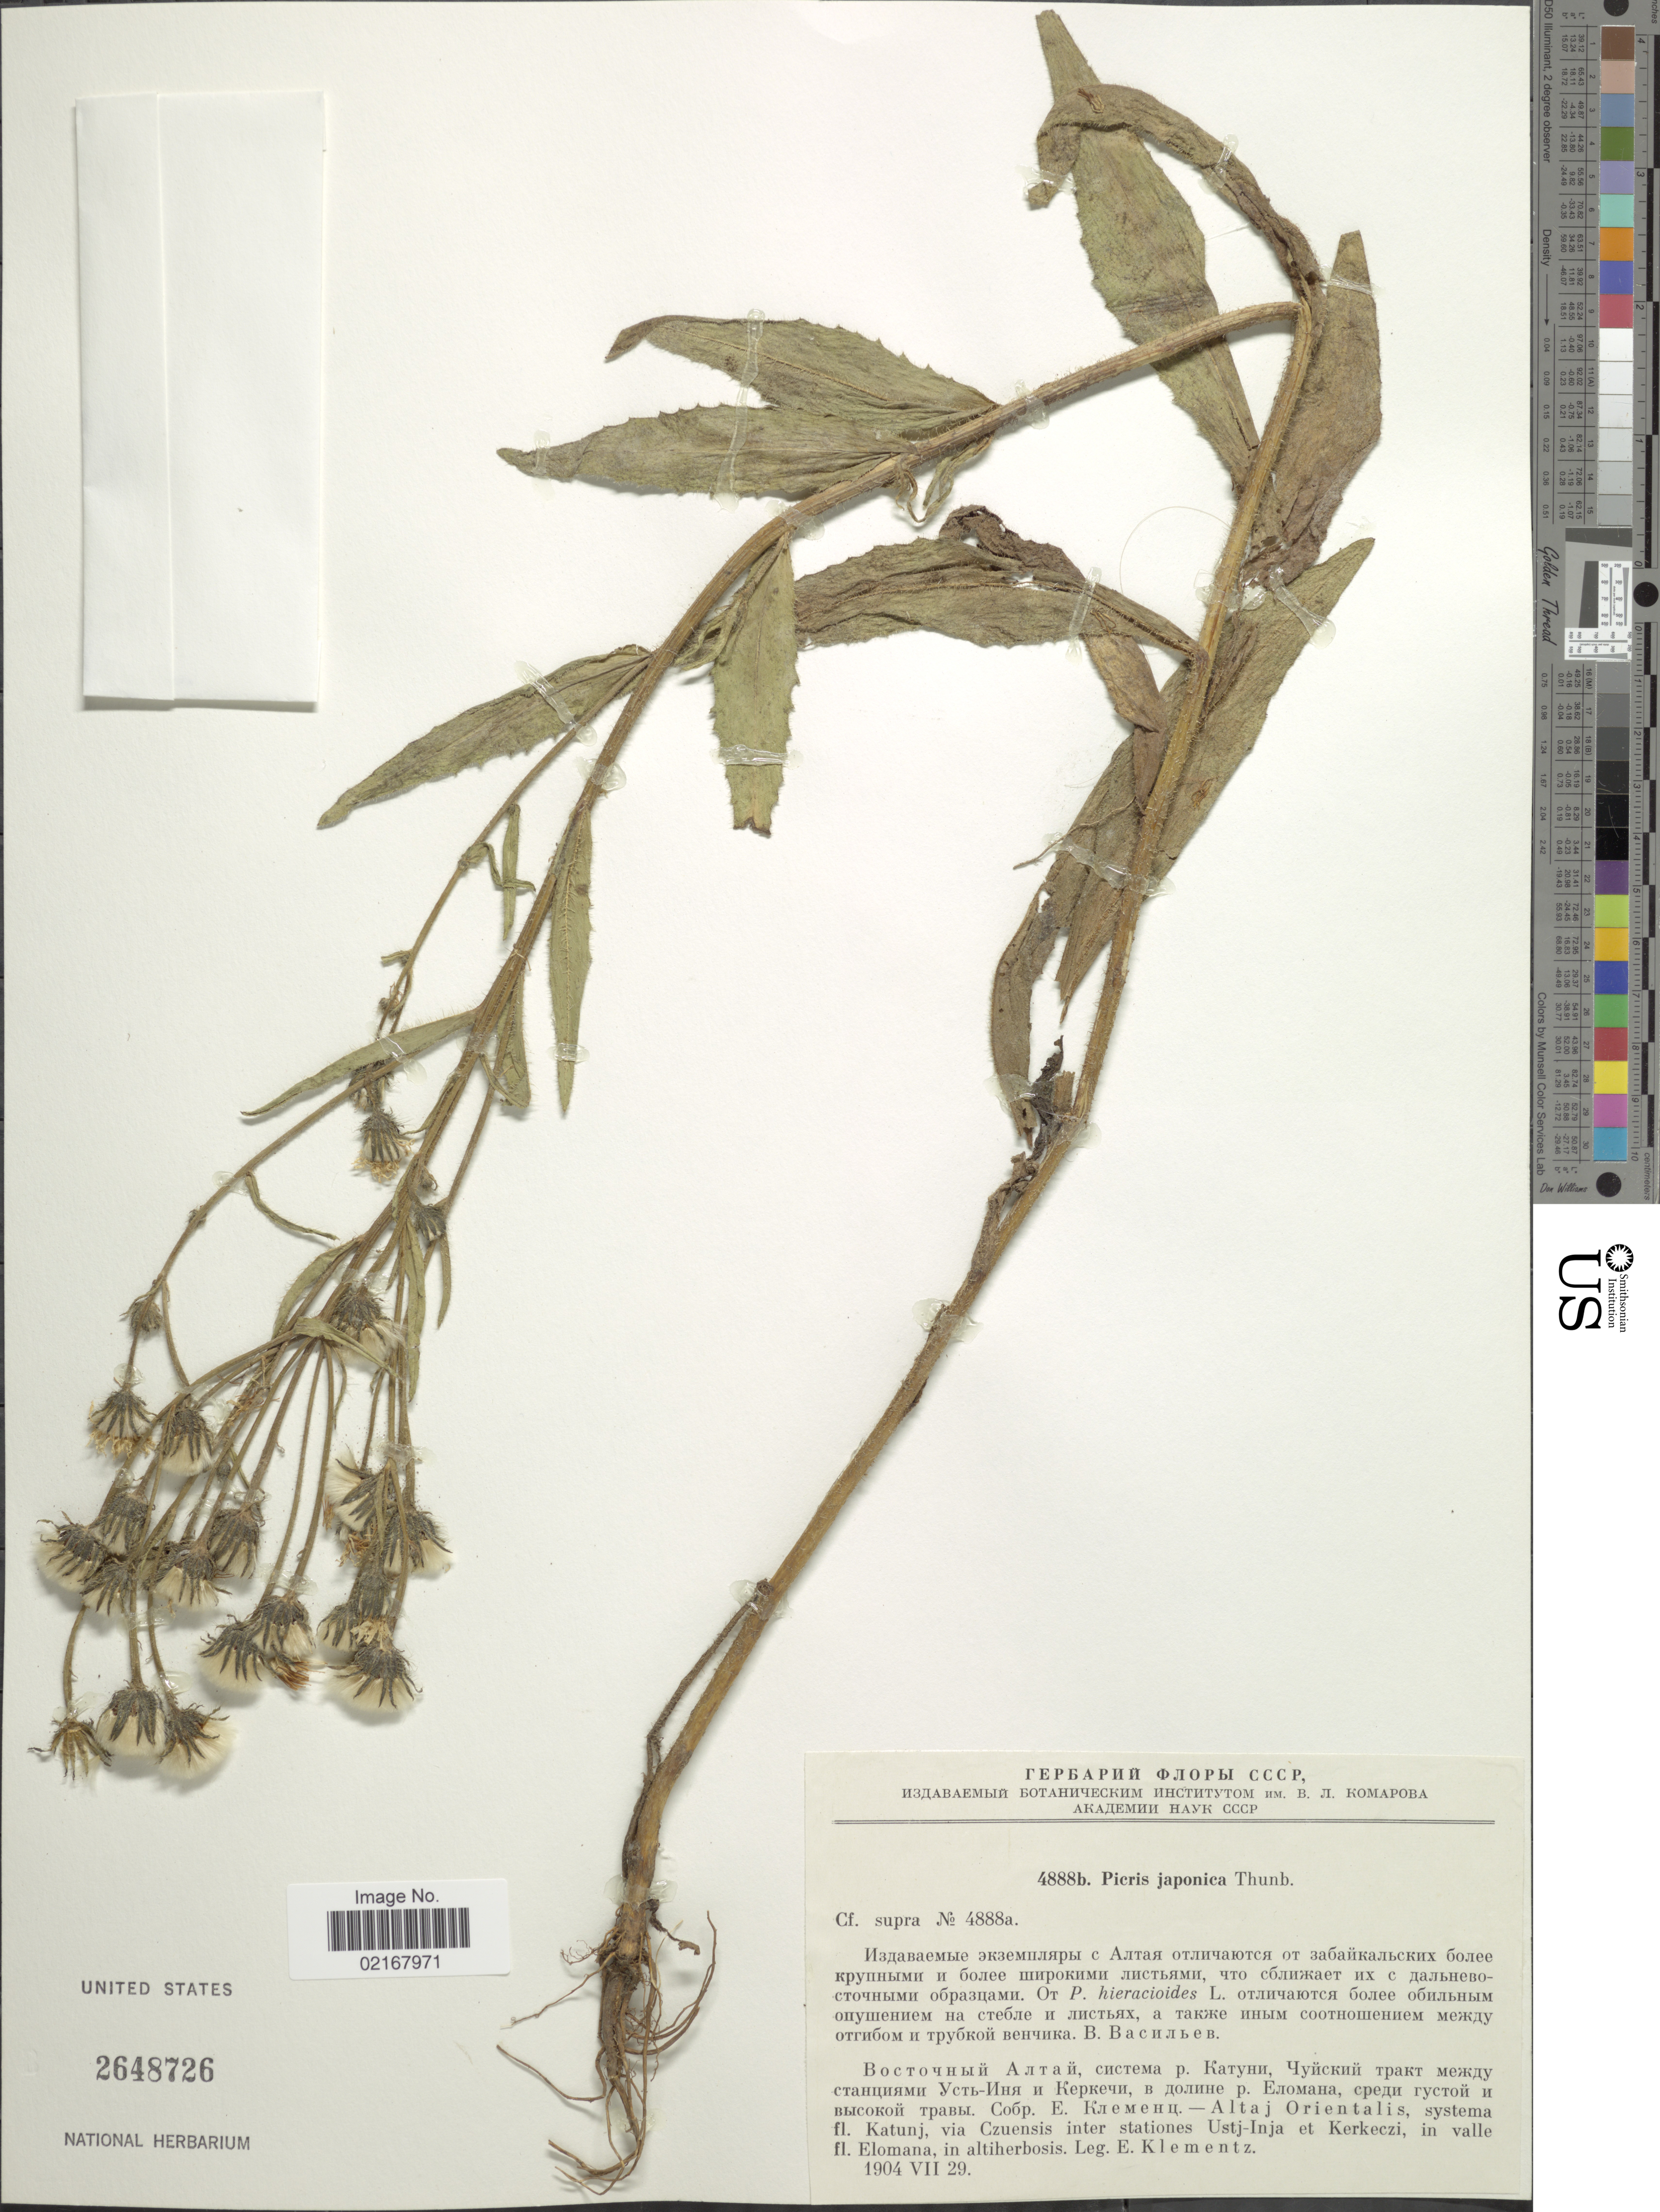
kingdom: Plantae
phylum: Tracheophyta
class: Magnoliopsida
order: Asterales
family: Asteraceae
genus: Picris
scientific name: Picris hieracioides subsp. japonica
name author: (Thurb.) Krylov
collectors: E. Klementz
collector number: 4888b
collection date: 1904-07-29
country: Russian Federation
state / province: Altai Republic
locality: Altaj Orientalis, systema fl. Katunj, via Czuensis inte stationes Ustj-Inja et Kerkeczi, in valle fl. Elomana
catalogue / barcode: US 2648726